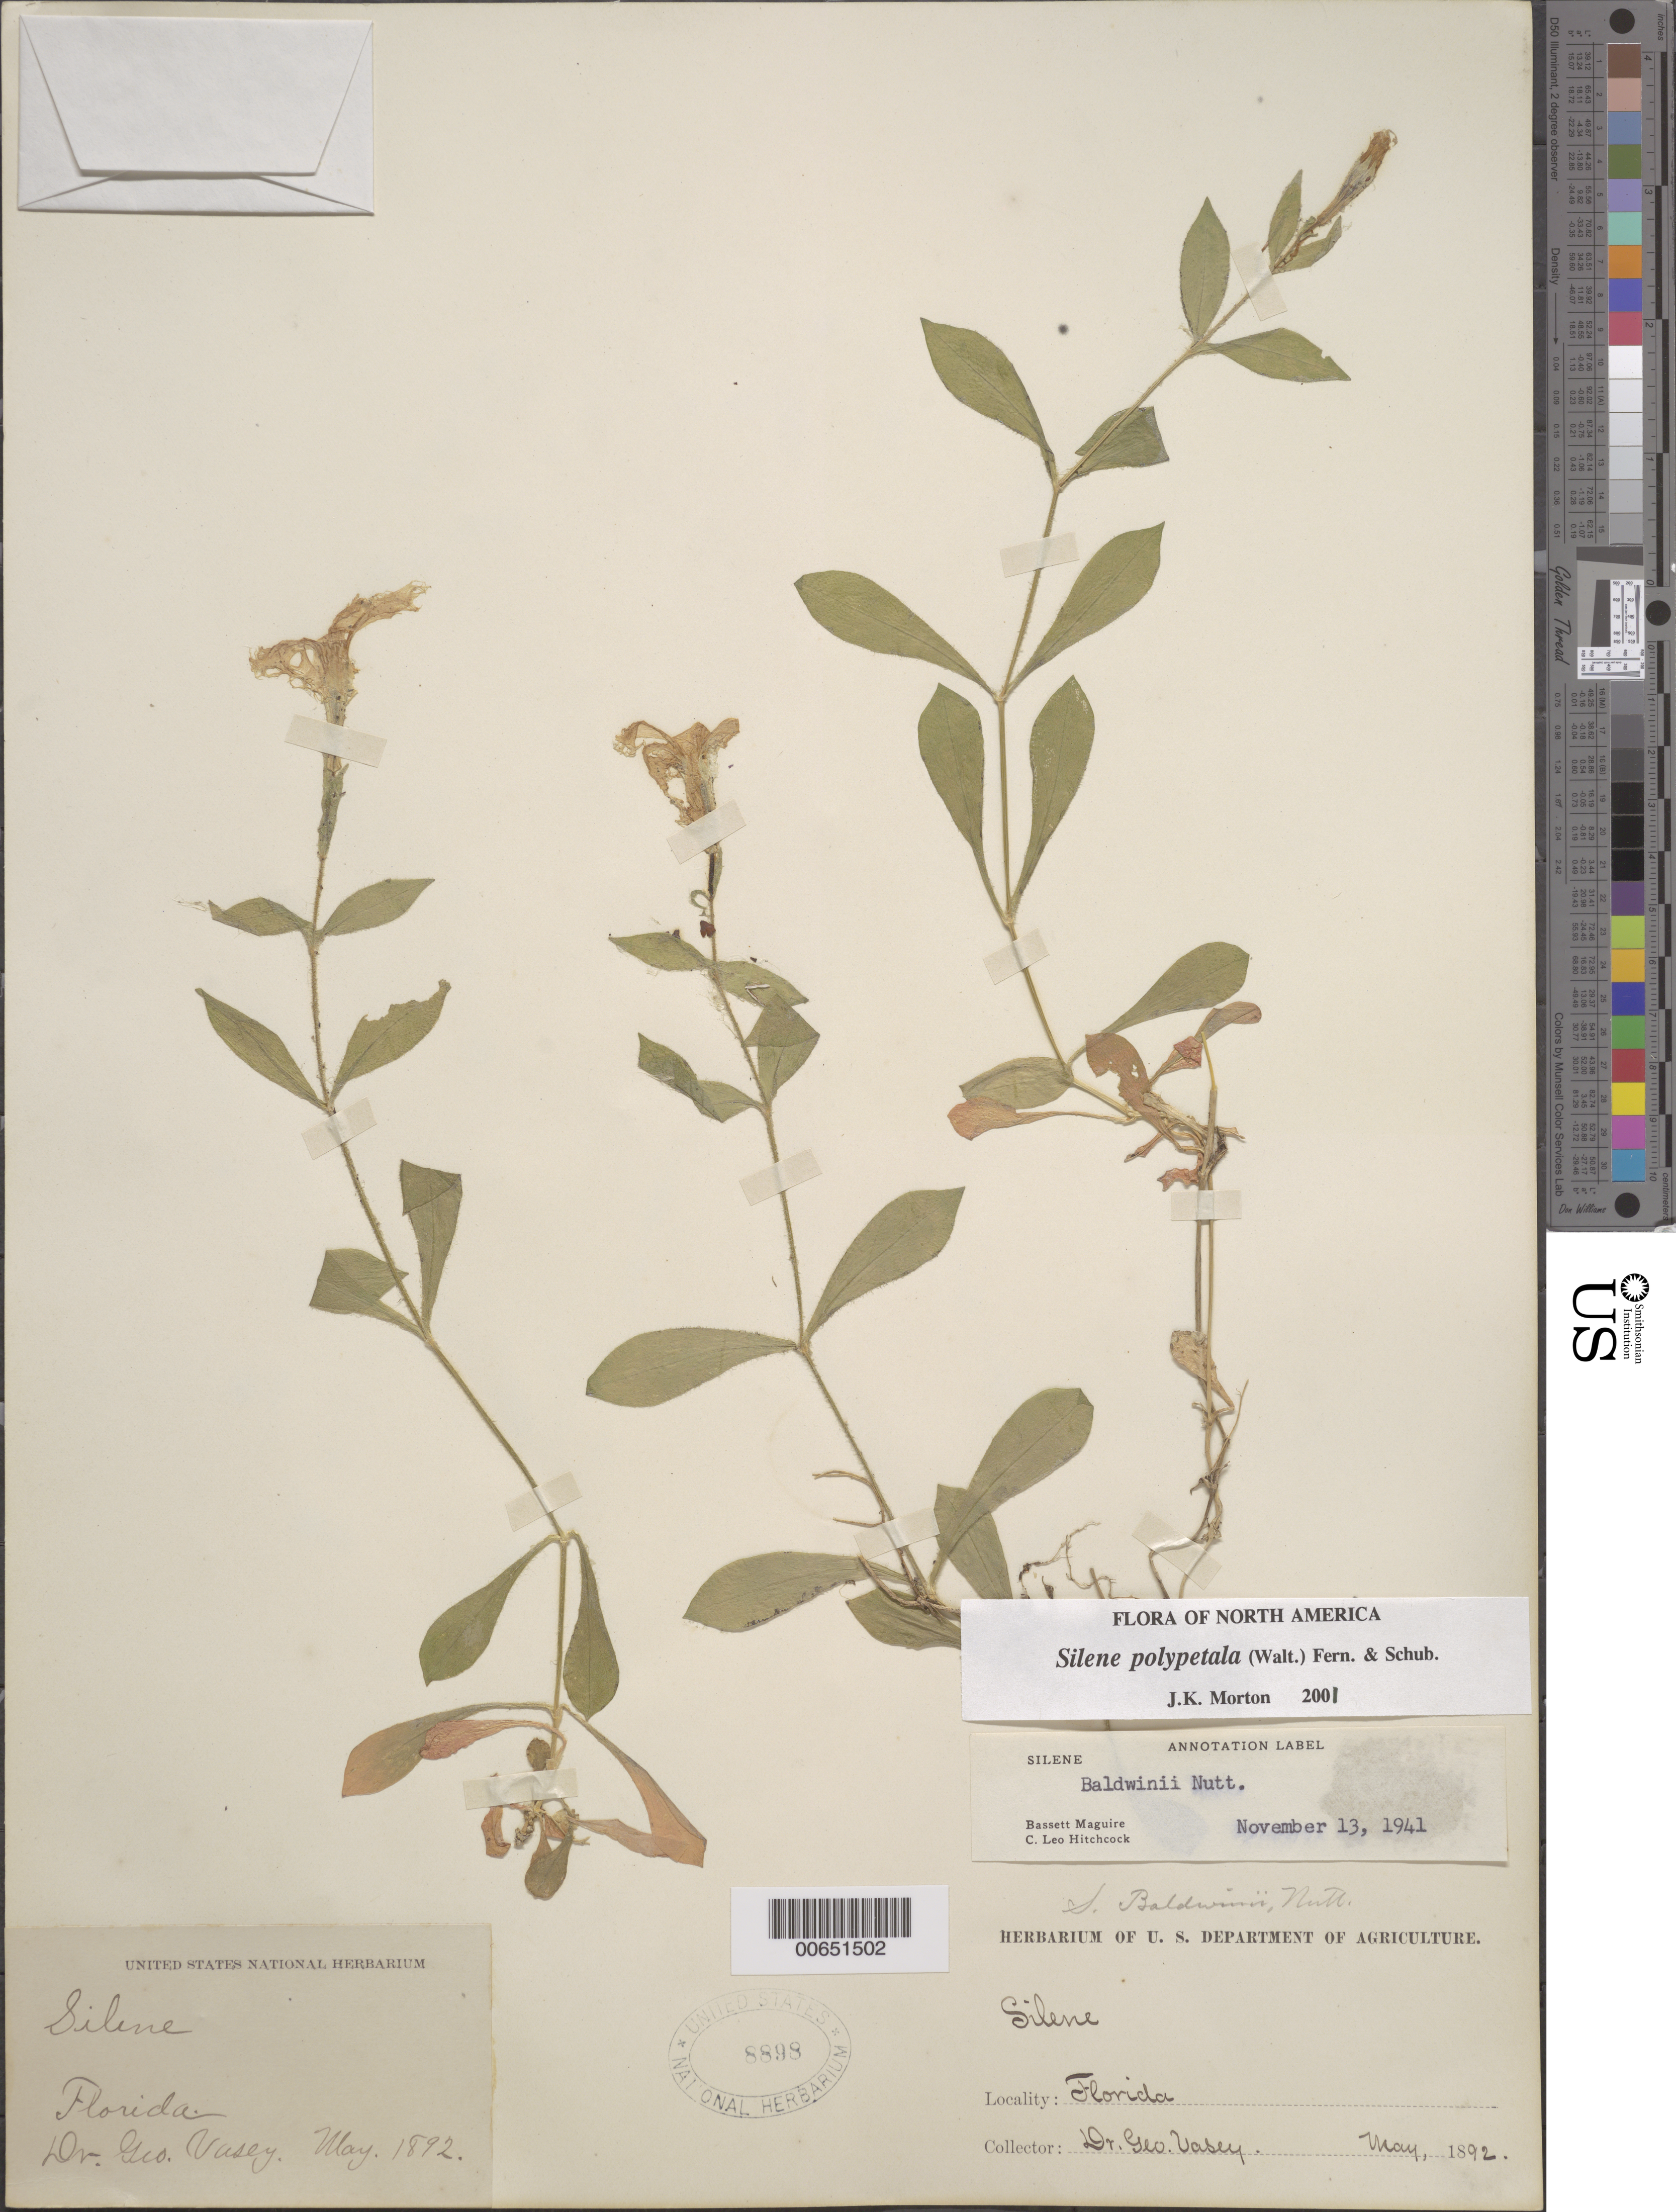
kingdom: Plantae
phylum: Tracheophyta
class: Magnoliopsida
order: Caryophyllales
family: Caryophyllaceae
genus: Silene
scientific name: Silene polypetala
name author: (Walter) Fernald &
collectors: G. R. Vasey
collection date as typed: May 1892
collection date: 1892-05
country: United States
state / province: Florida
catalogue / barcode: US 8898